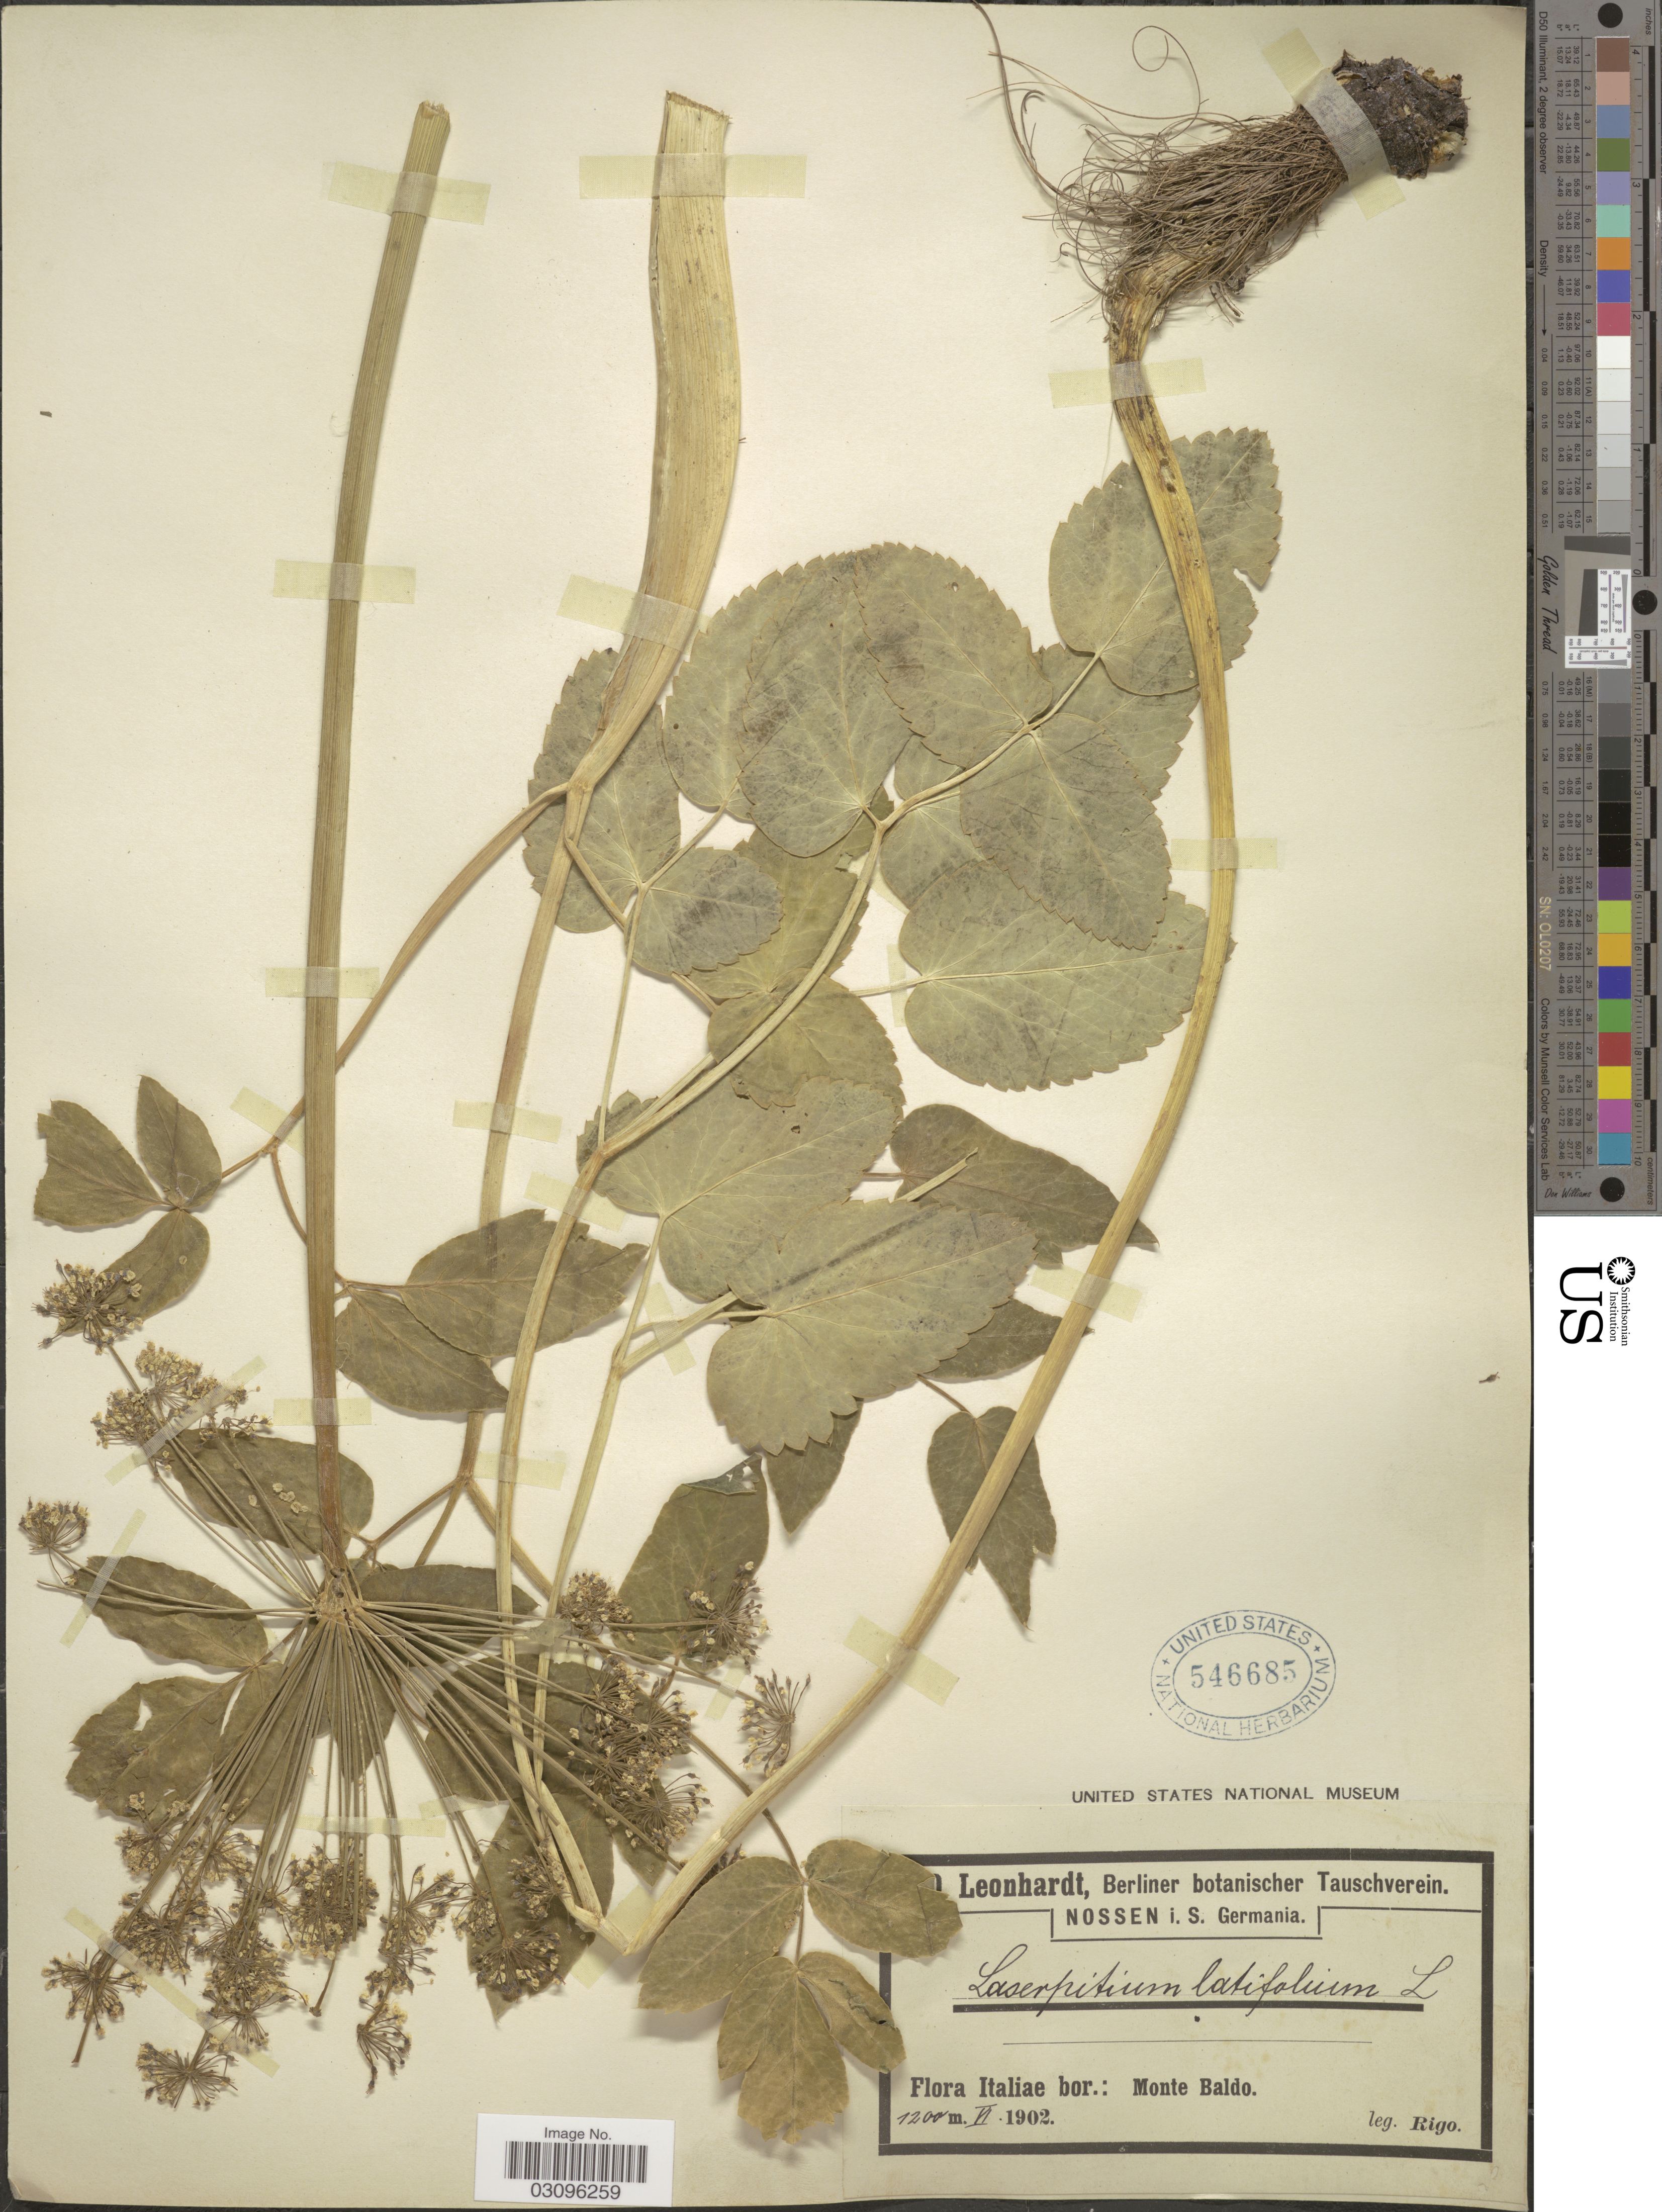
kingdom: Plantae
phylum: Tracheophyta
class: Magnoliopsida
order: Apiales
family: Apiaceae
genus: Laserpitium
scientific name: Laserpitium latifolium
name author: L.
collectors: -- Rigo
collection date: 1902-06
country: Italy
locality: Italiae bor.: Monte Baldo.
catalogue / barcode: US 546685